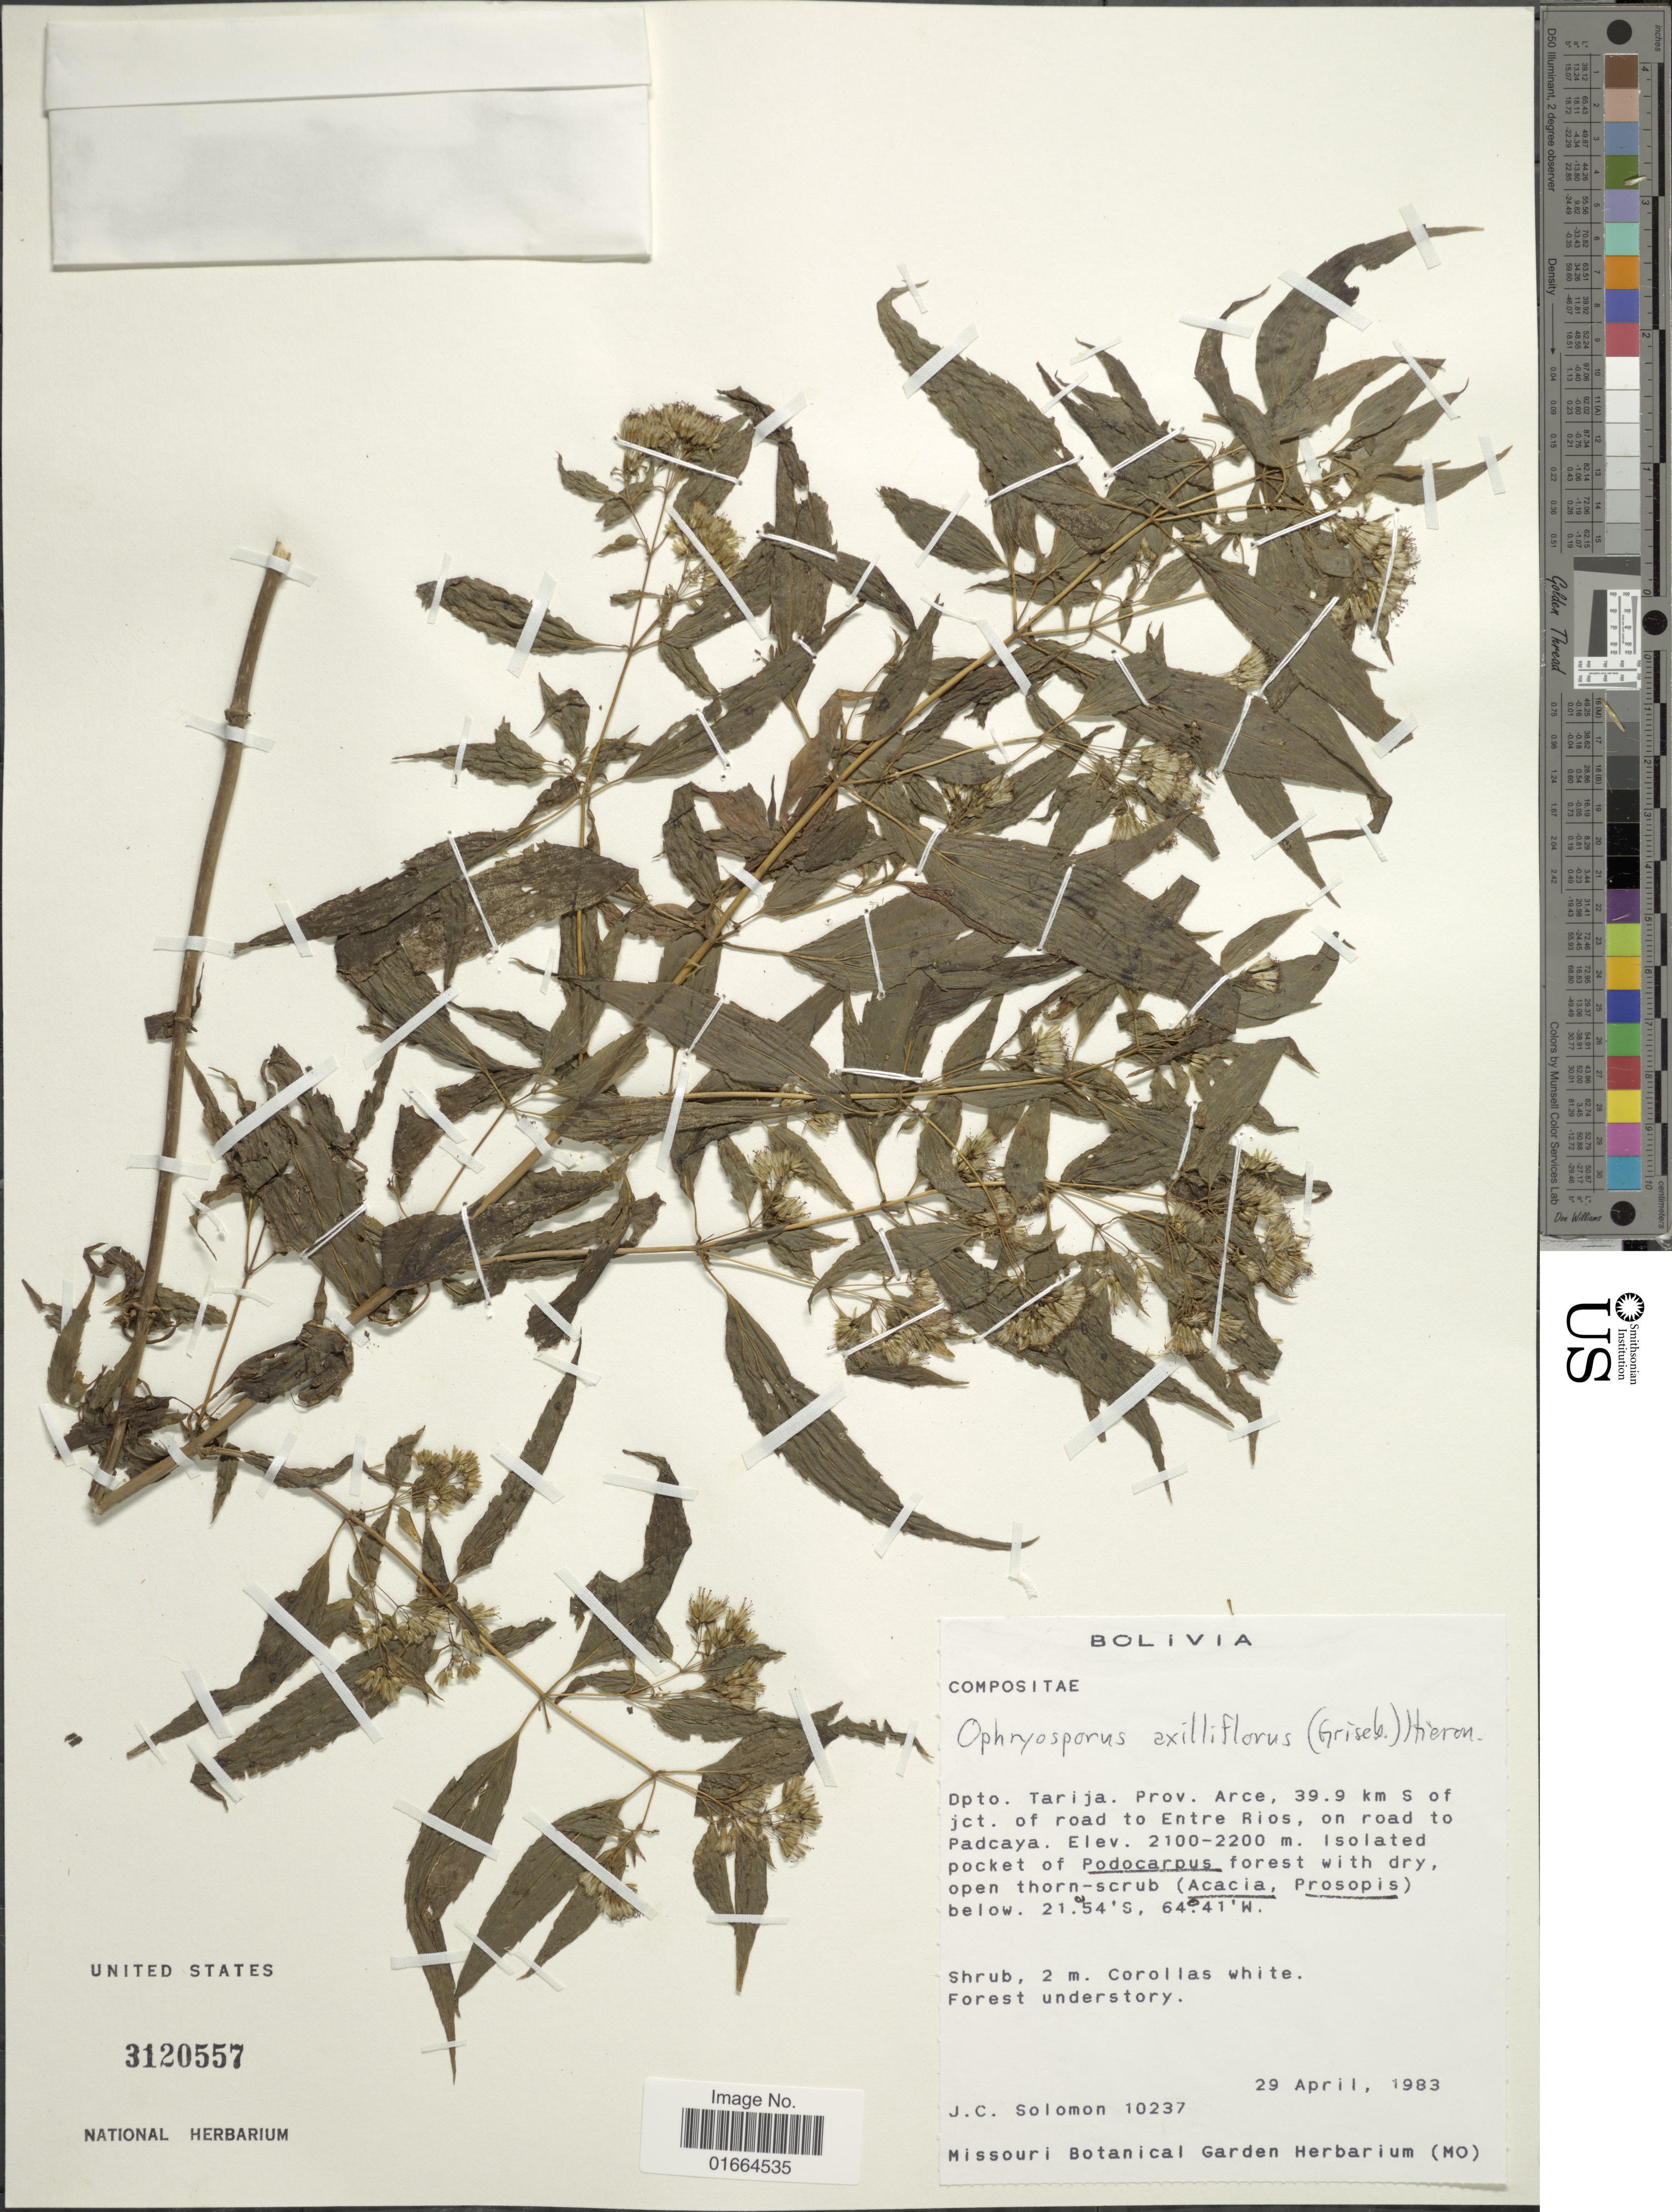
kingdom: Plantae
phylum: Tracheophyta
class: Magnoliopsida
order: Asterales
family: Asteraceae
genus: Ophryosporus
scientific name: Ophryosporus axilliflorus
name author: (Griseb.) Hieron.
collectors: J. C. Solomon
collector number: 10237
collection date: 1983-04-29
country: Bolivia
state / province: Tarija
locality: Dpto. Tarija, Prov. Arce, 39.9 km S of jct. of road to Entre Rios, on road to Padcaya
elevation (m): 2100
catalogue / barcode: US 3120557